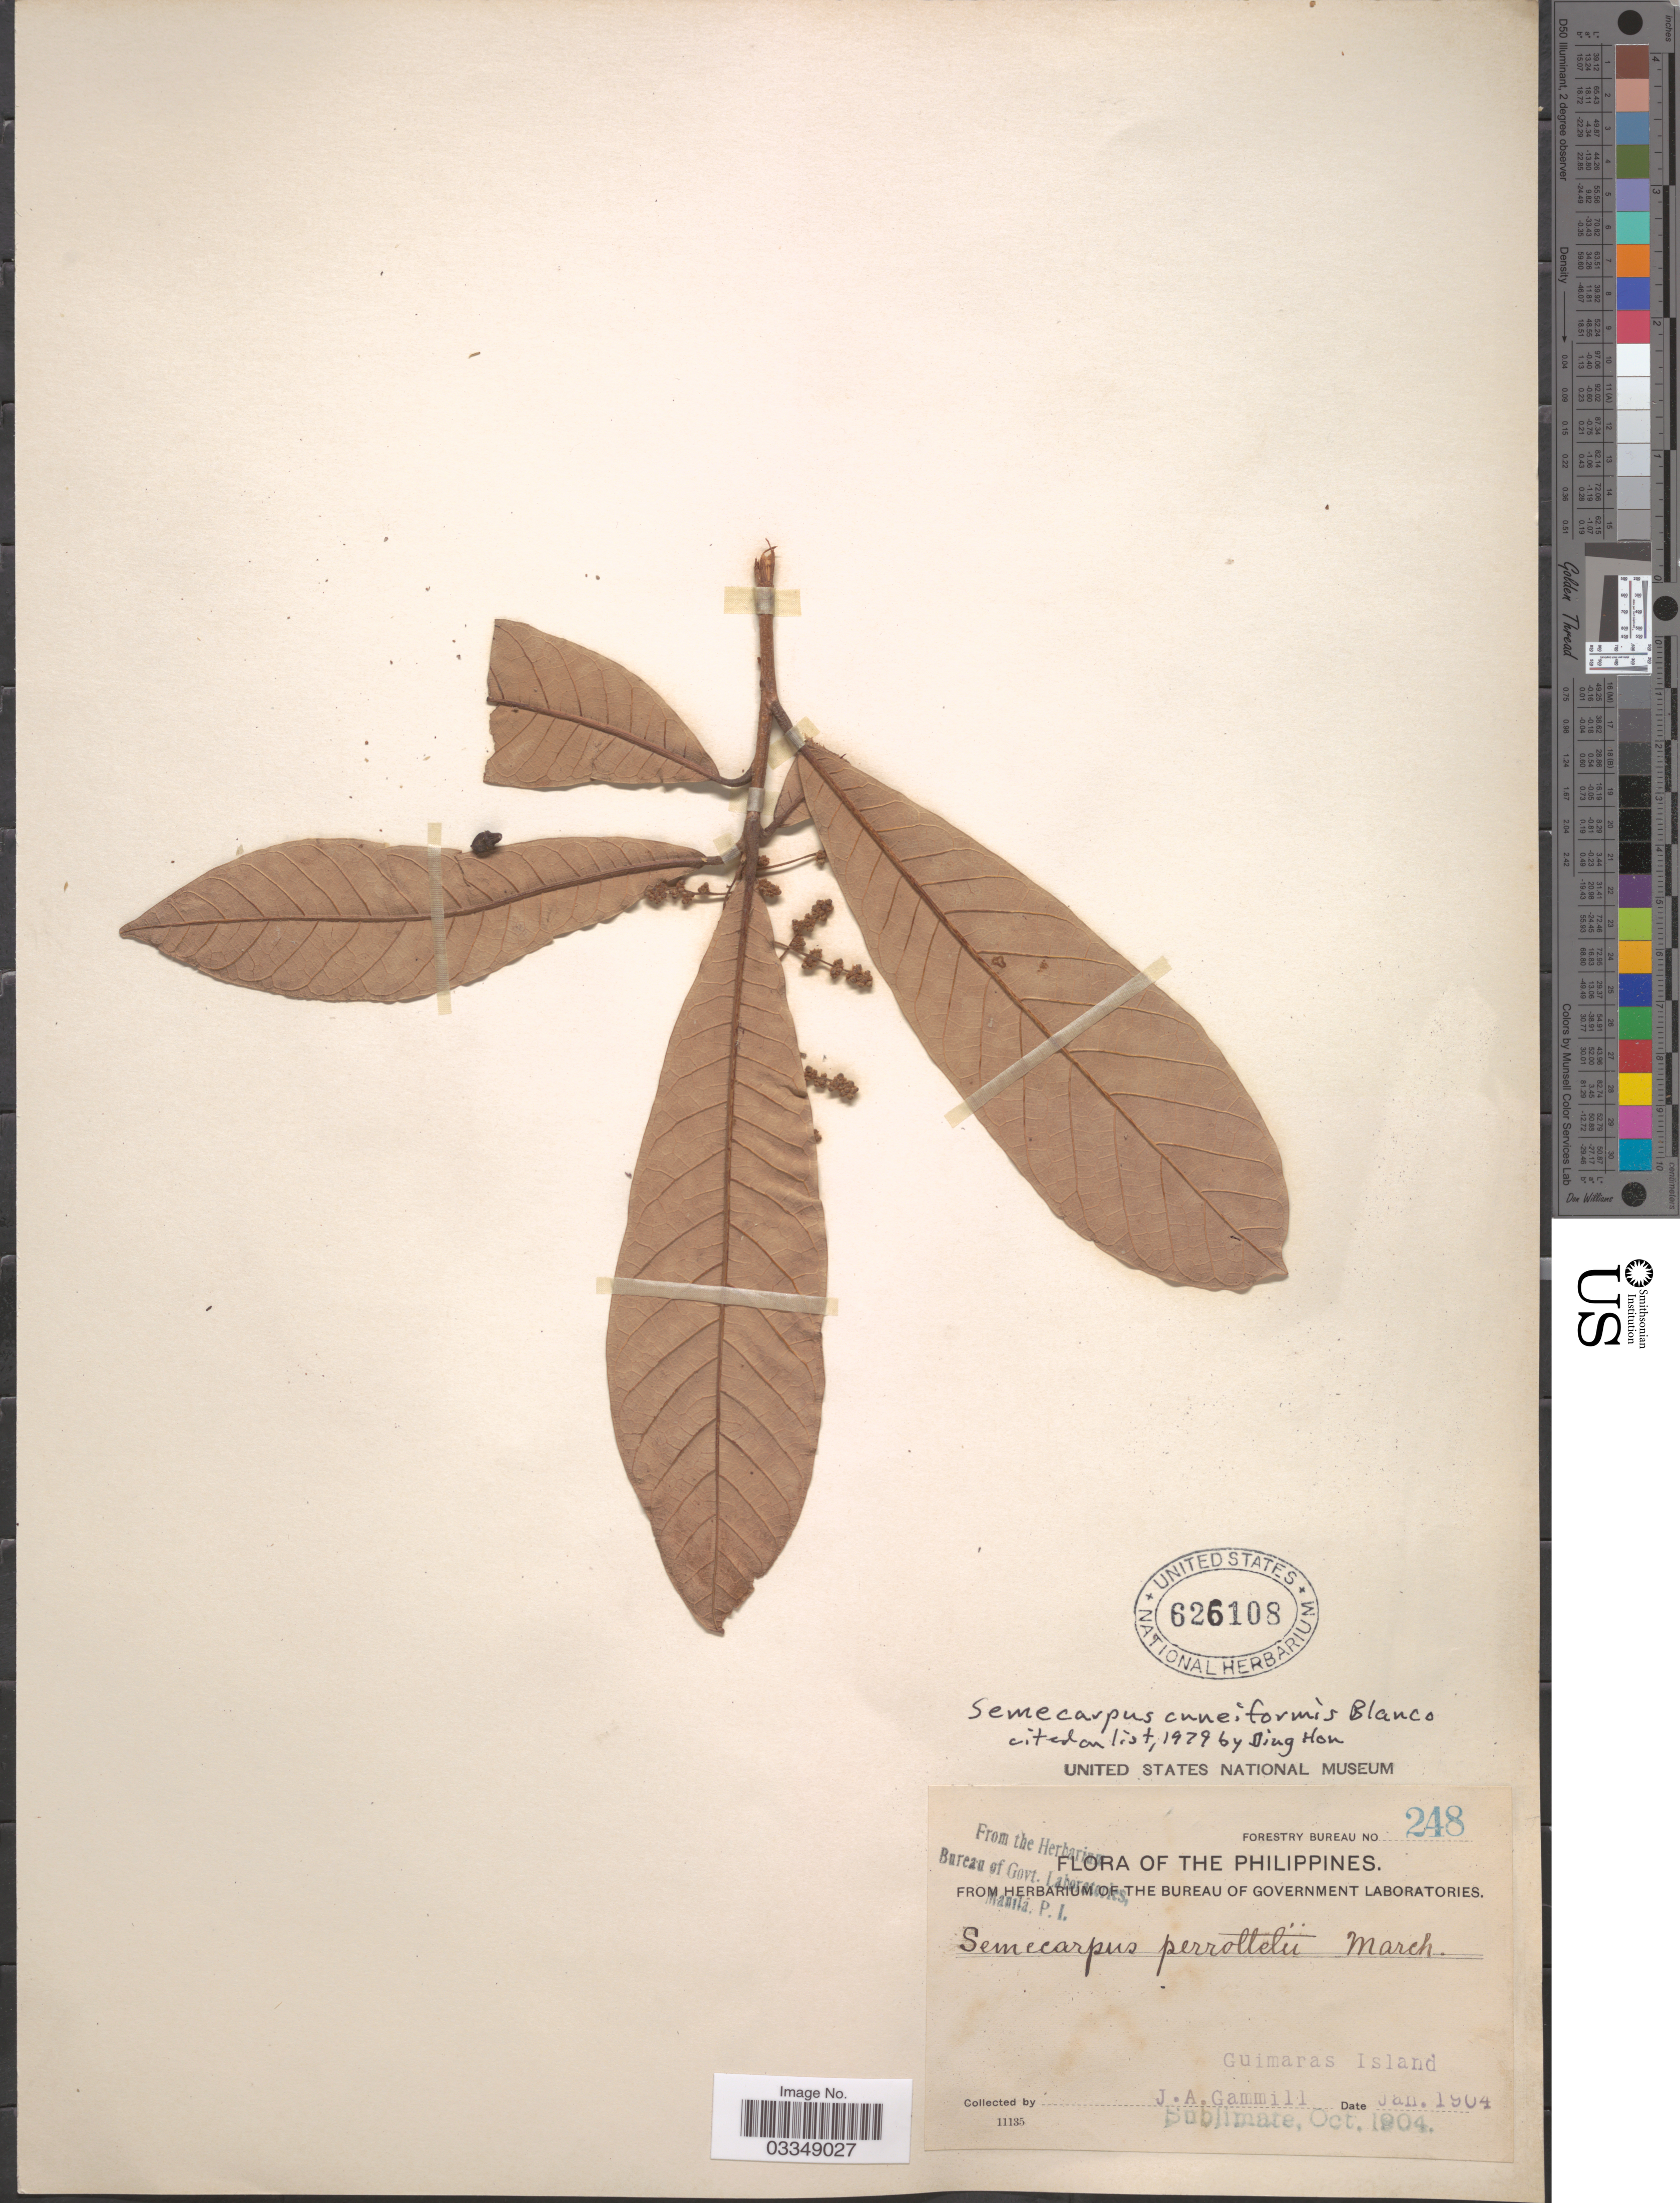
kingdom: Plantae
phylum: Tracheophyta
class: Magnoliopsida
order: Sapindales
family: Anacardiaceae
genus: Semecarpus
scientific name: Semecarpus cuneiformis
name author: Blanco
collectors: J. Gammill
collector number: Forestry Bureau 248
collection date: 1904-01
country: Philippines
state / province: Western Visayas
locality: Guimaras Island.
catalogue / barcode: US 626108